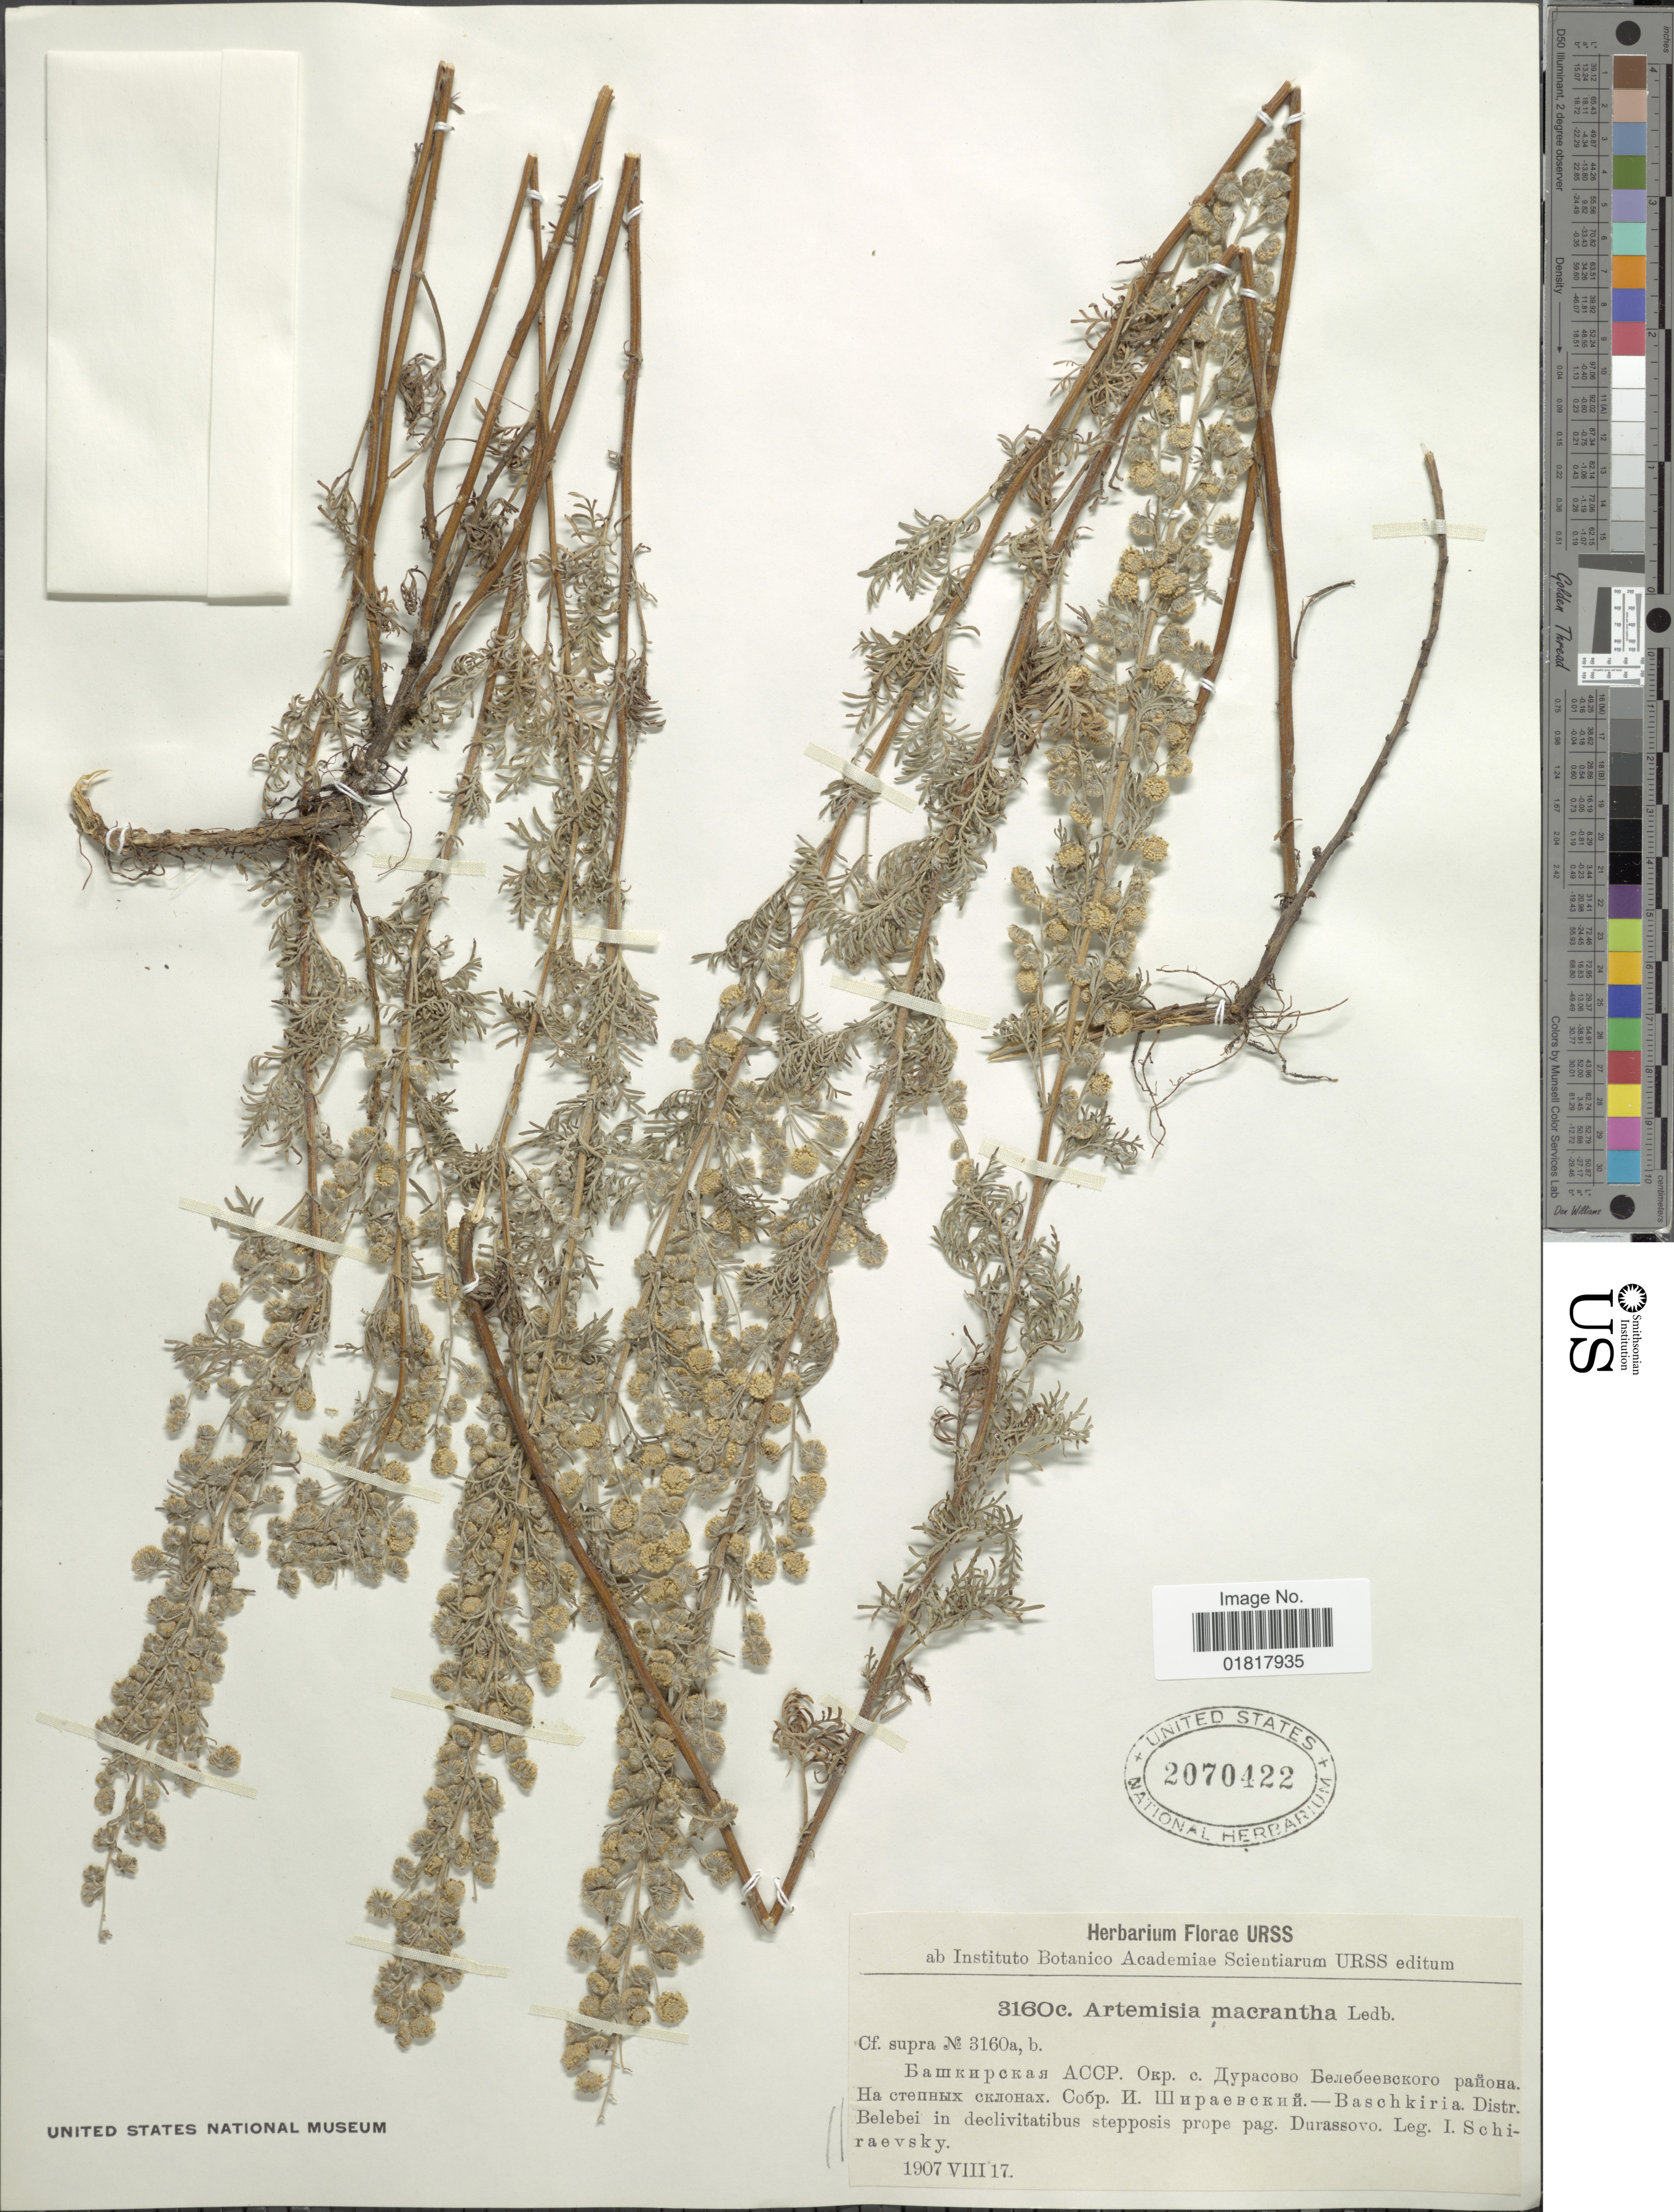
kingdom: Plantae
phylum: Tracheophyta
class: Magnoliopsida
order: Asterales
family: Asteraceae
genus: Artemisia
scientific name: Artemisia macrantha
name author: Ledeb.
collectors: I. Schiraevsky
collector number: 3160c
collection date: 1907-08-17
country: Russian Federation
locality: Baschkiria distr. Belebei in declivitatibus steppois prope pag. Durassovo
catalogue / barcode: US 2070422